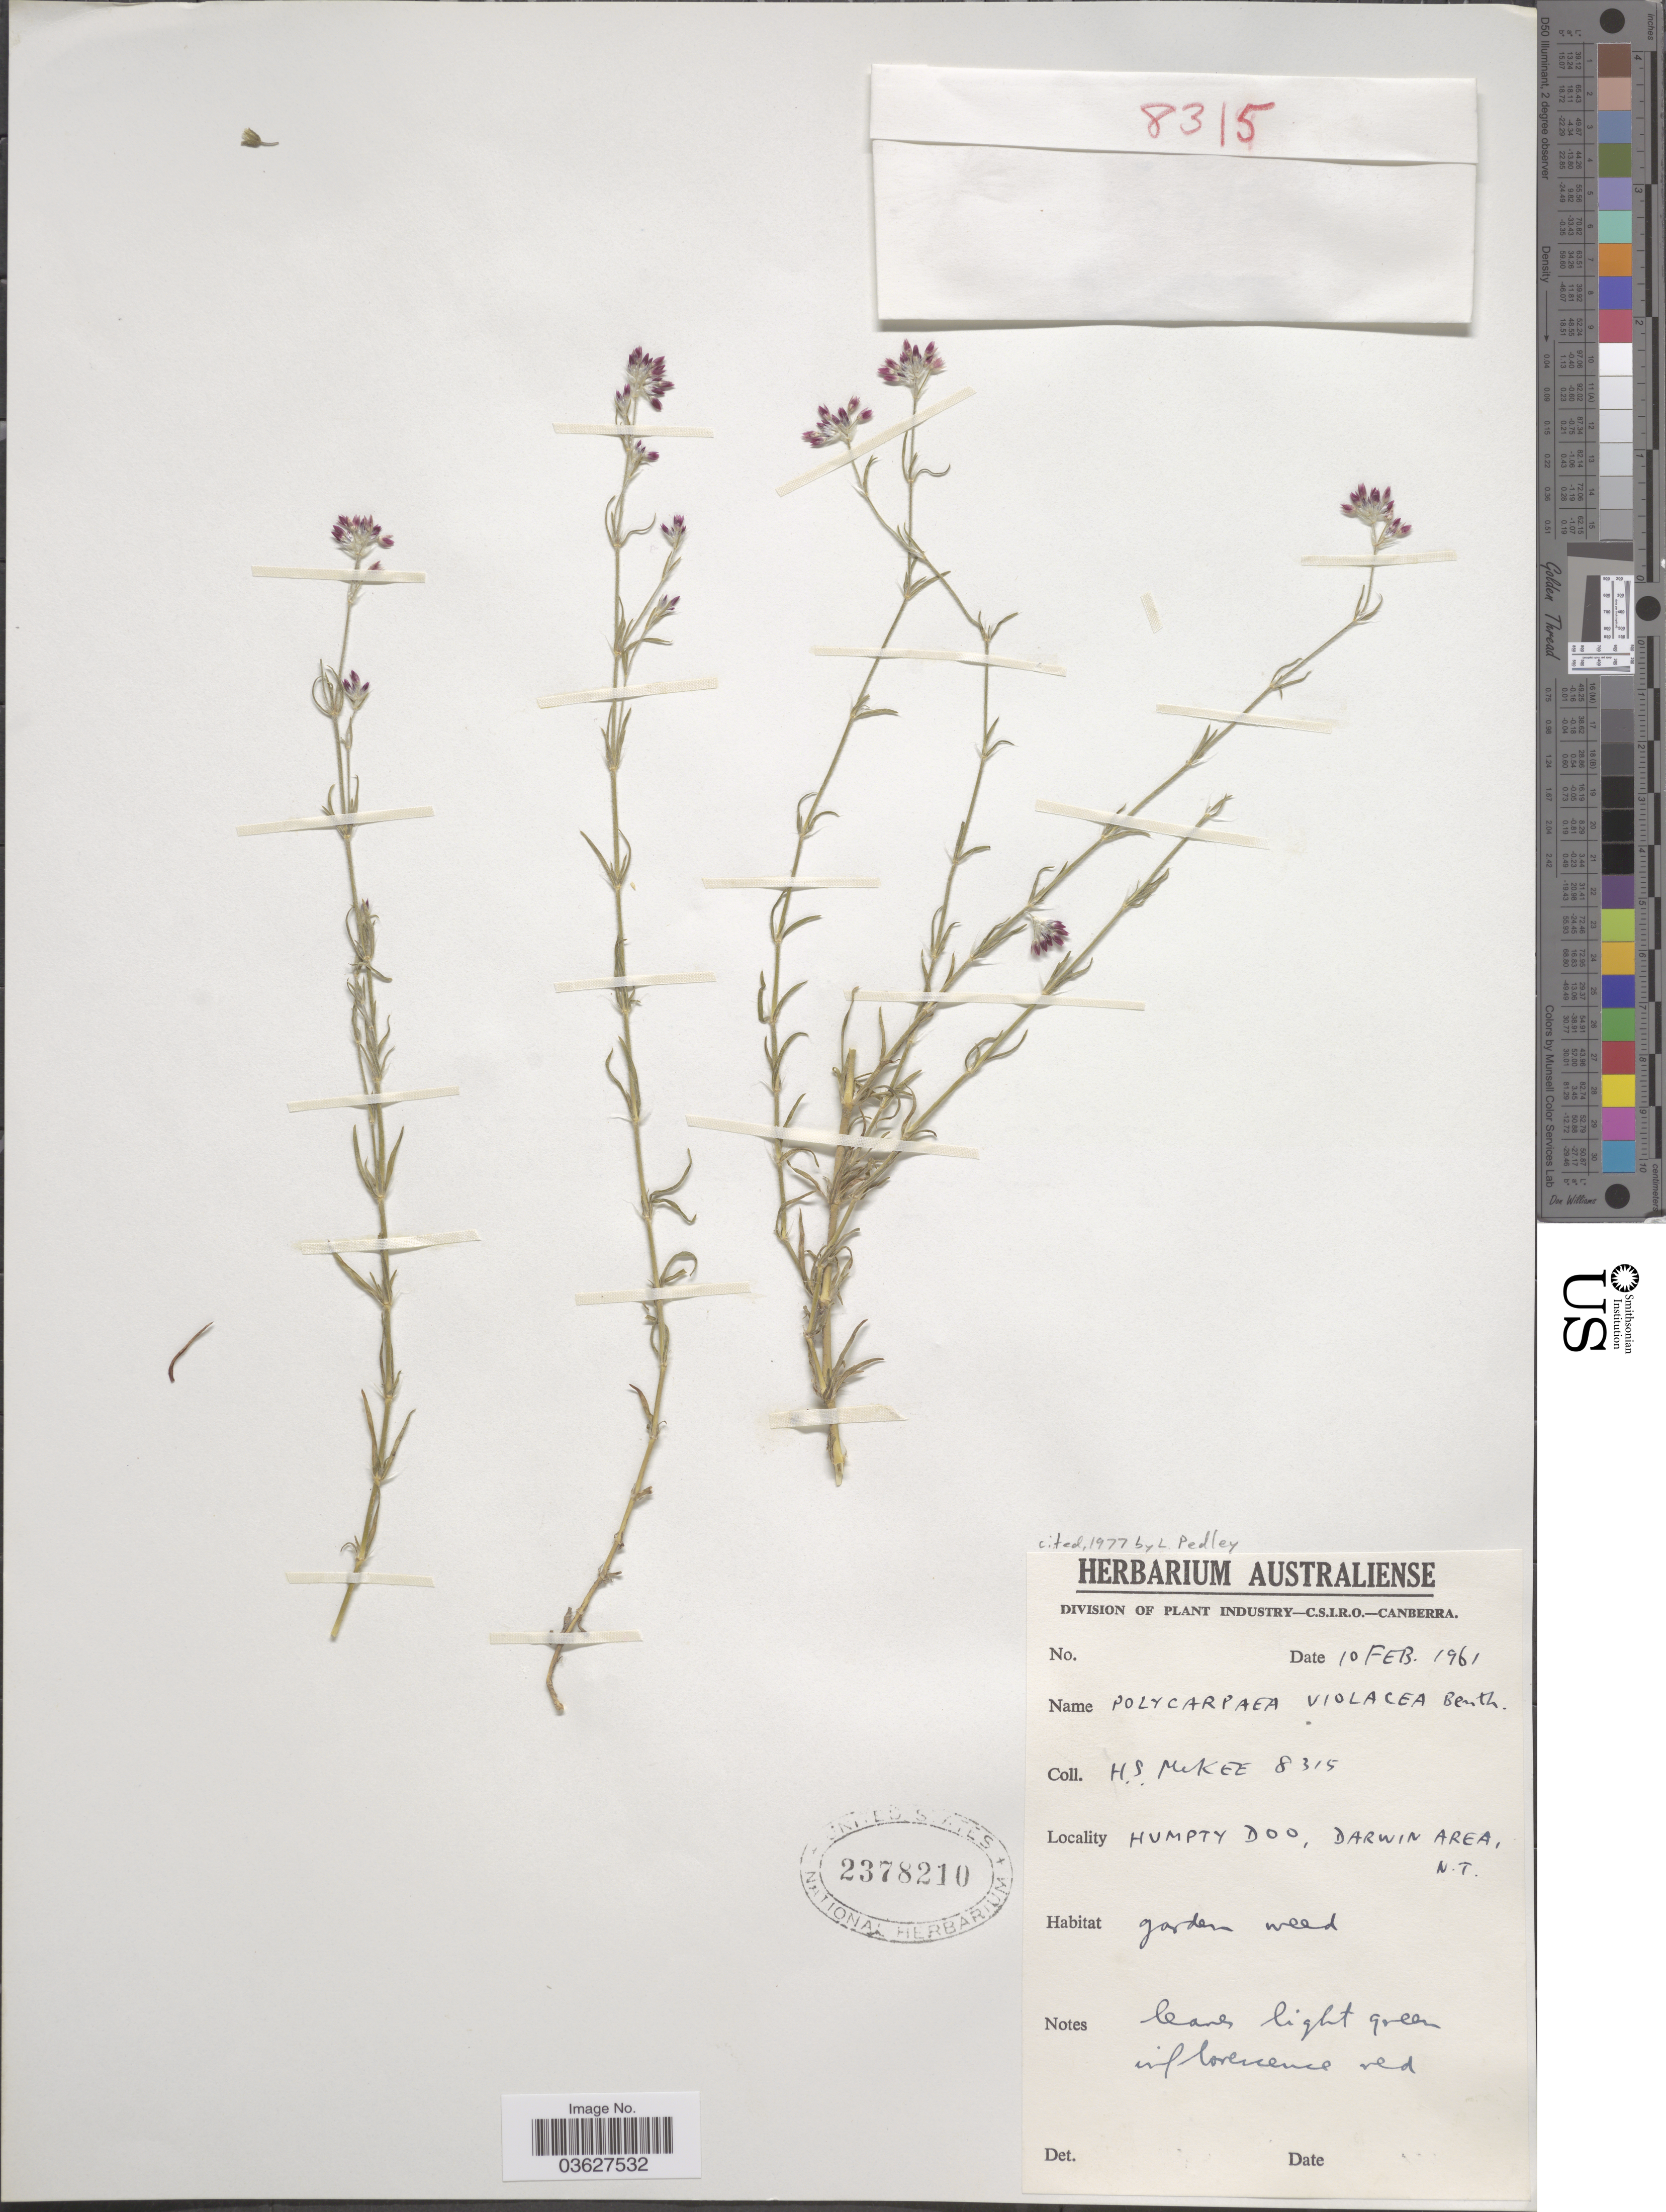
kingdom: Plantae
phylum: Tracheophyta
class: Magnoliopsida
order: Caryophyllales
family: Caryophyllaceae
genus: Polycarpaea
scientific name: Polycarpaea violacea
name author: (Mart.) Benth.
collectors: H. S. McKee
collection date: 1961-02-10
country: Australia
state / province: Northern Territory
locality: Humpty Doo, Darwin Area.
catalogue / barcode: US 2378210